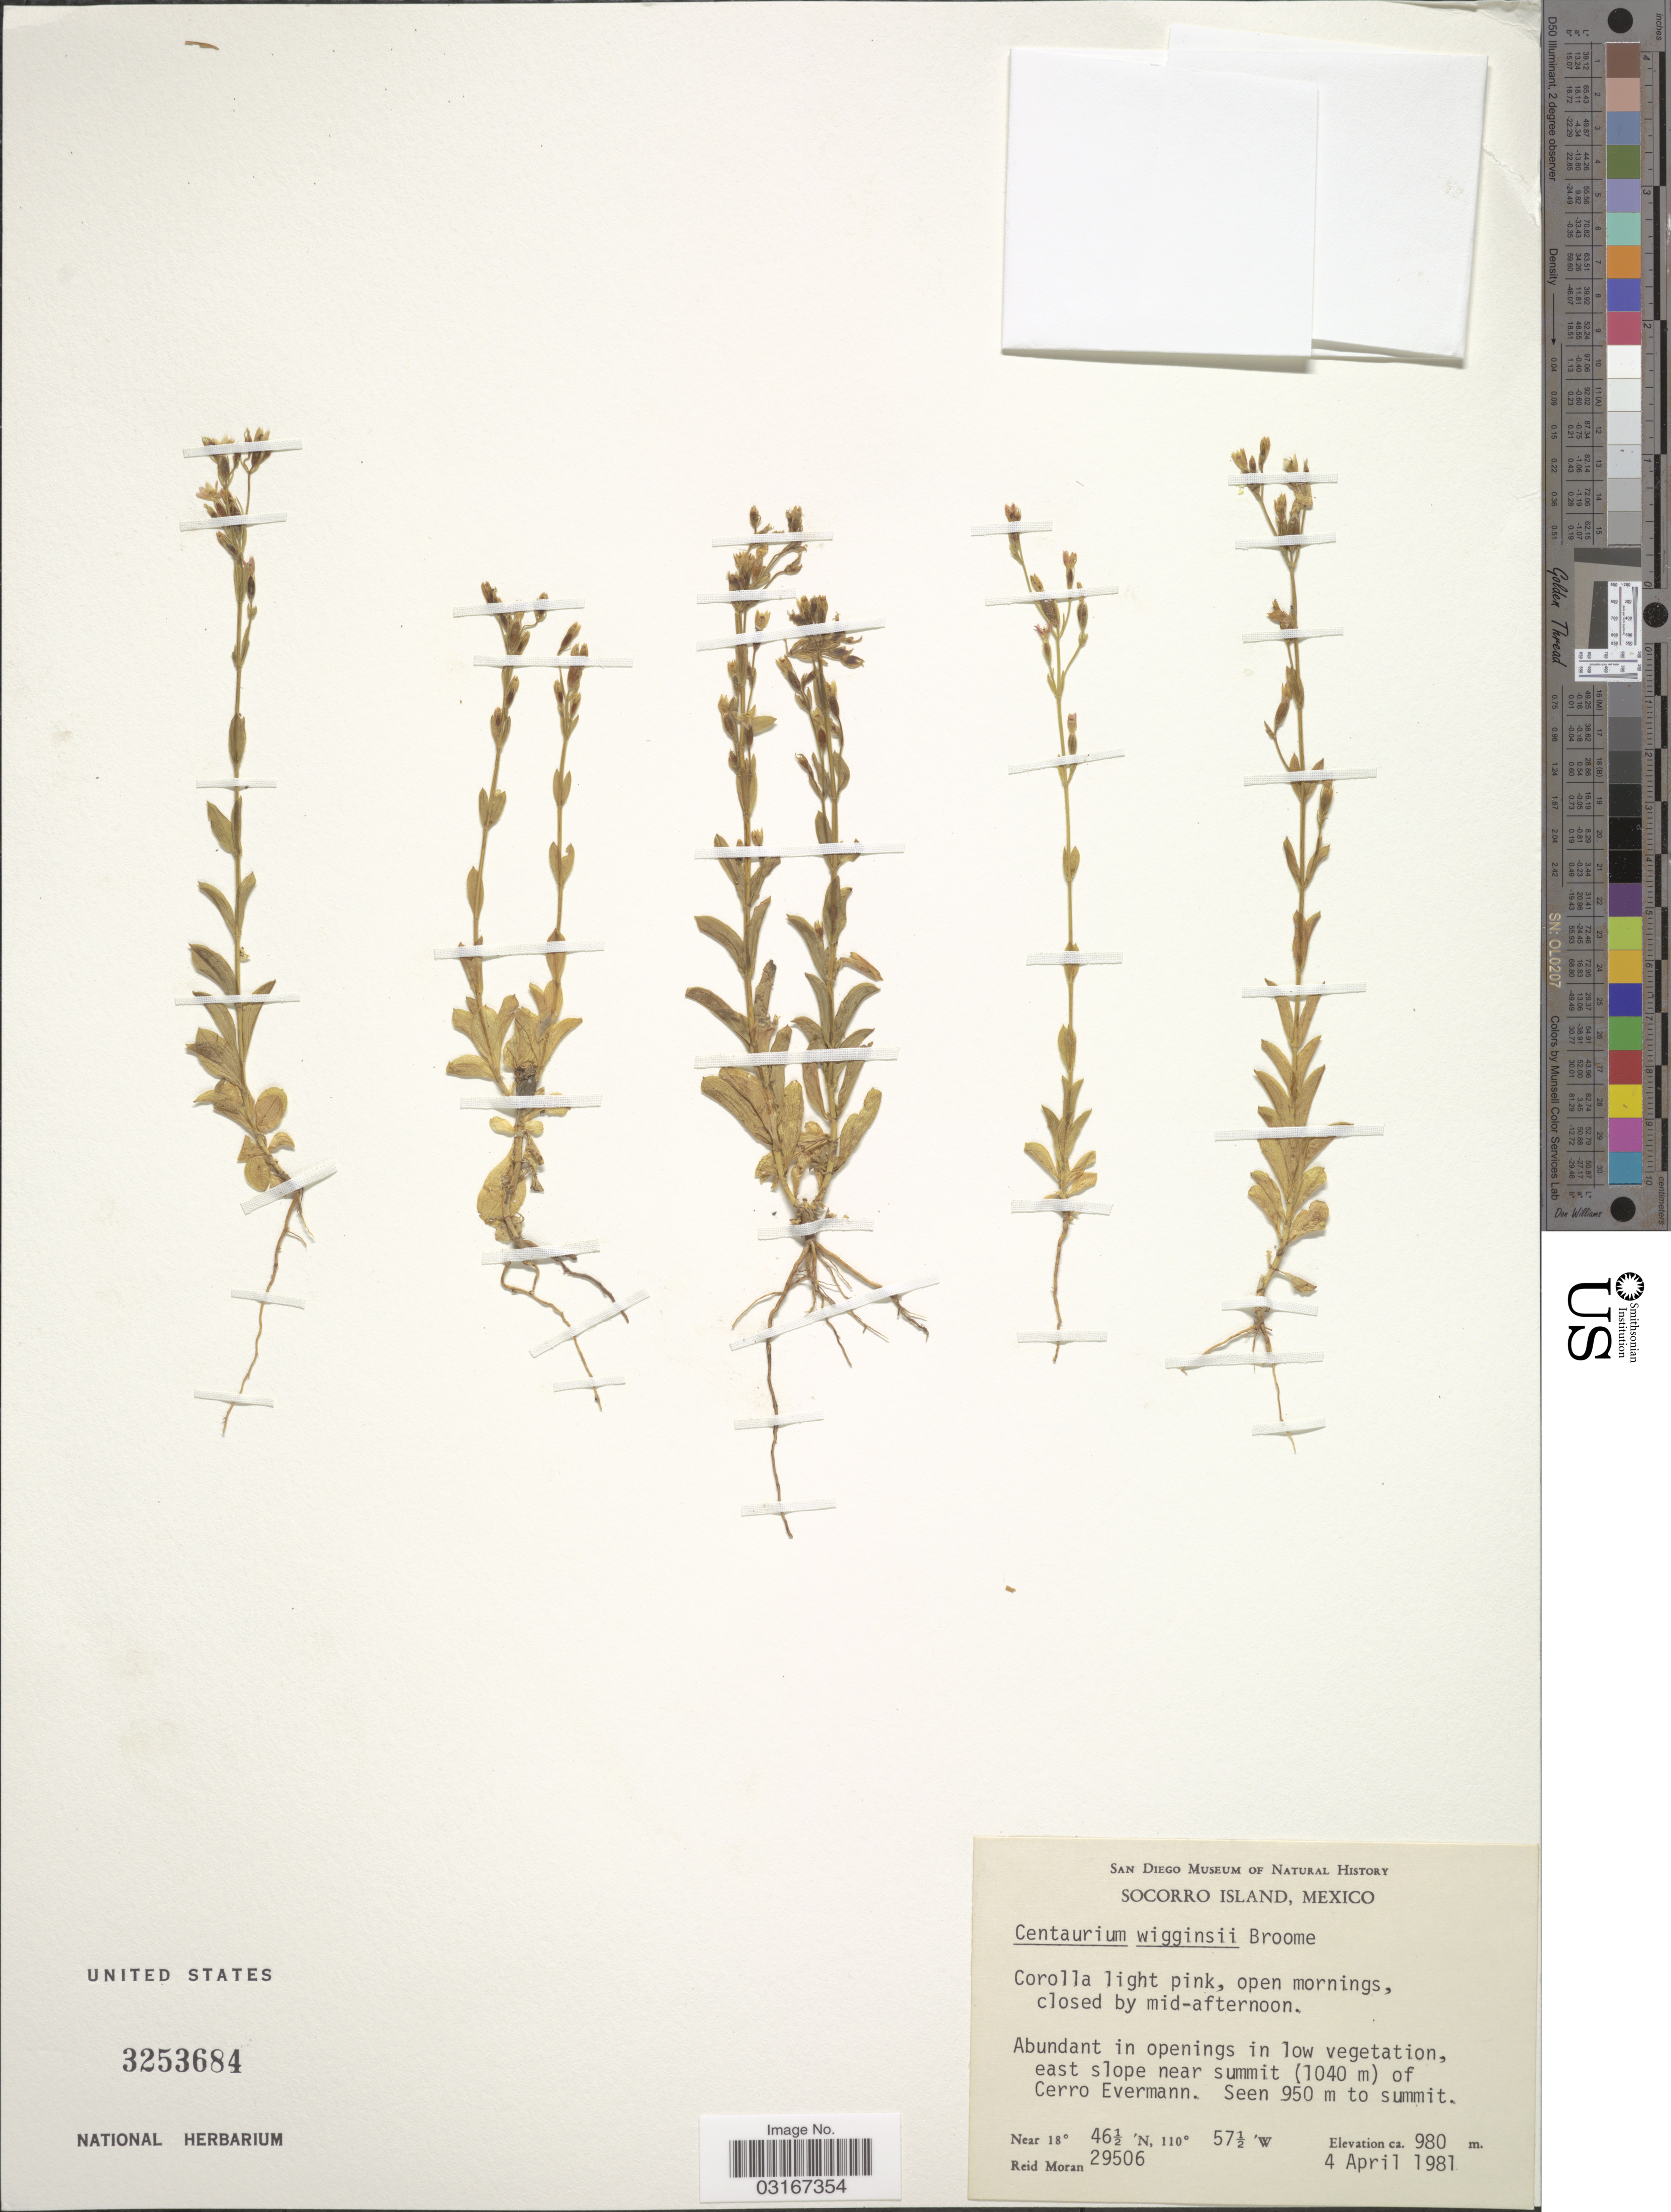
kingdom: Plantae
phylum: Tracheophyta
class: Magnoliopsida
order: Gentianales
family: Gentianaceae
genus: Centaurium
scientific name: Centaurium wigginsii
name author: C.R. Broome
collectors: R. V. Moran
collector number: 29506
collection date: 1981-04-04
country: Mexico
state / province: Colima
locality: Socorro Island. East slope near summit (1040 m) of Cerro Evermann. Seen 950 m to summit.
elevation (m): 980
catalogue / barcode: US 3253684